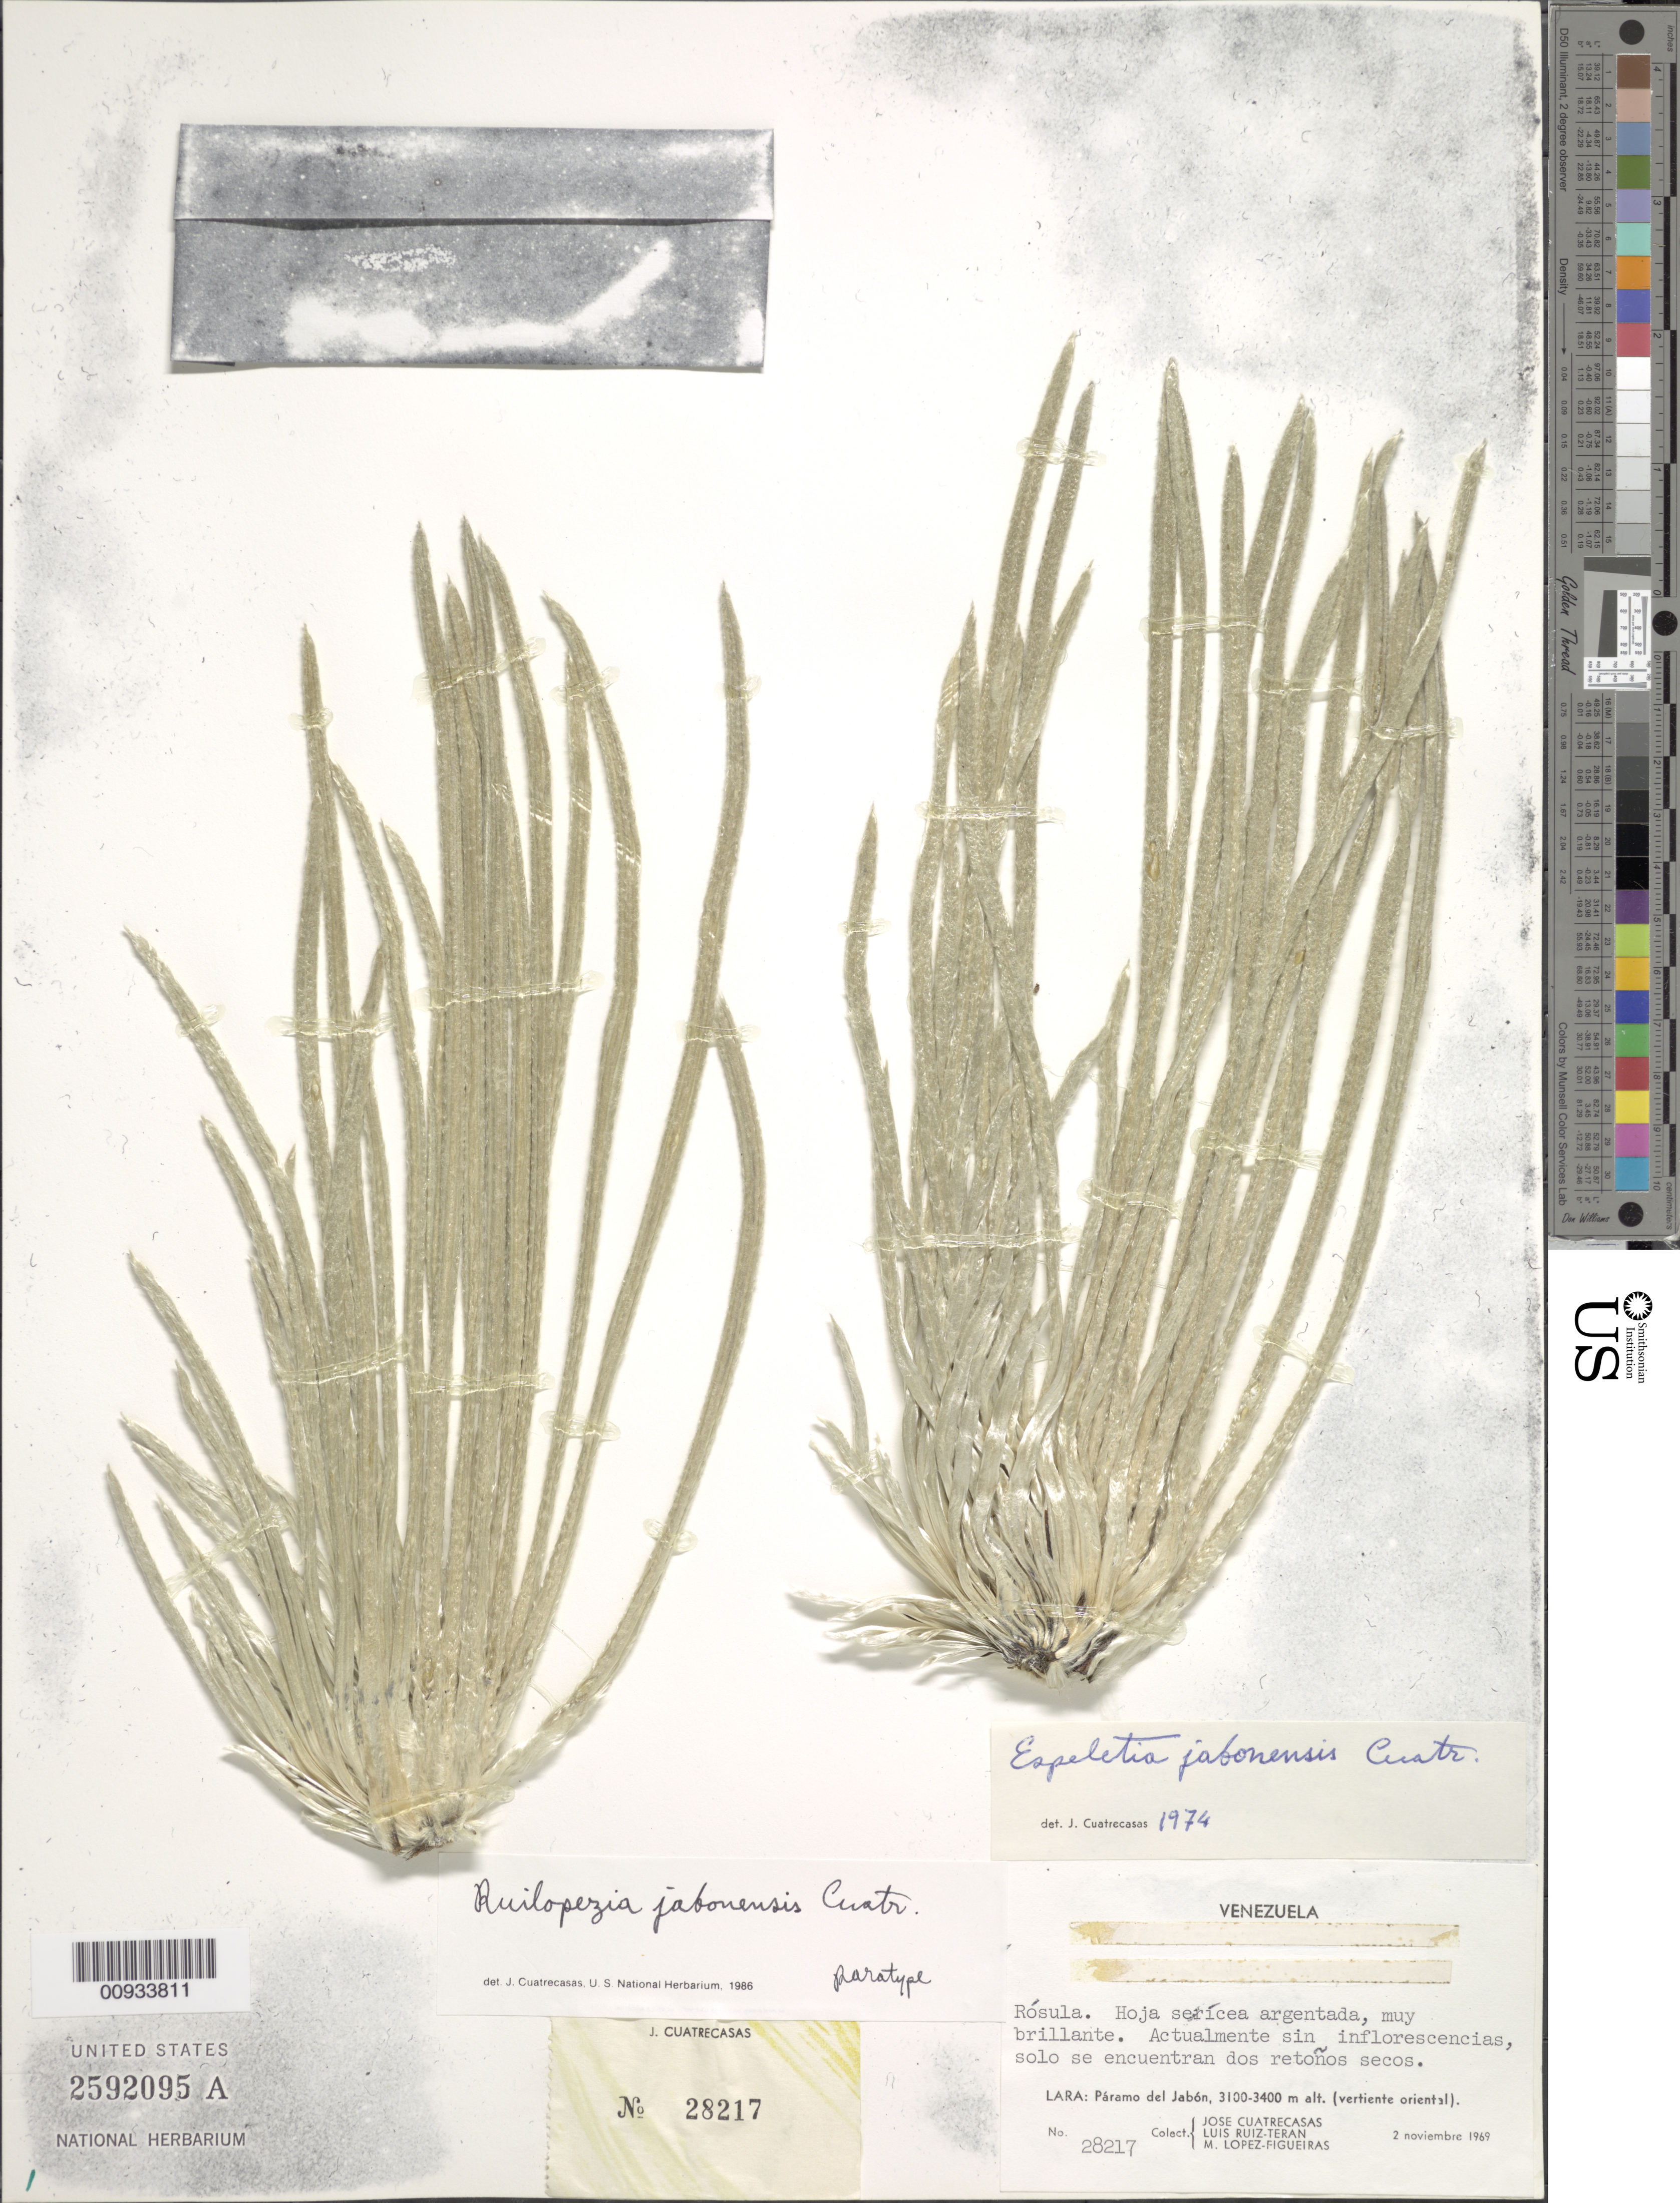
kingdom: Plantae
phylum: Tracheophyta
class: Magnoliopsida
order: Asterales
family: Asteraceae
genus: Ruilopezia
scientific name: Ruilopezia jabonensis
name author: (Cuatrec.) Cuatrec.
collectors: J. Cuatrecasas, L. Teran & M. López Figueiras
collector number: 28217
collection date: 1969-11-02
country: Venezuela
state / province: Lara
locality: Paramo del Jabon (vertiente oriental)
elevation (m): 3100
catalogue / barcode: US 2592095A